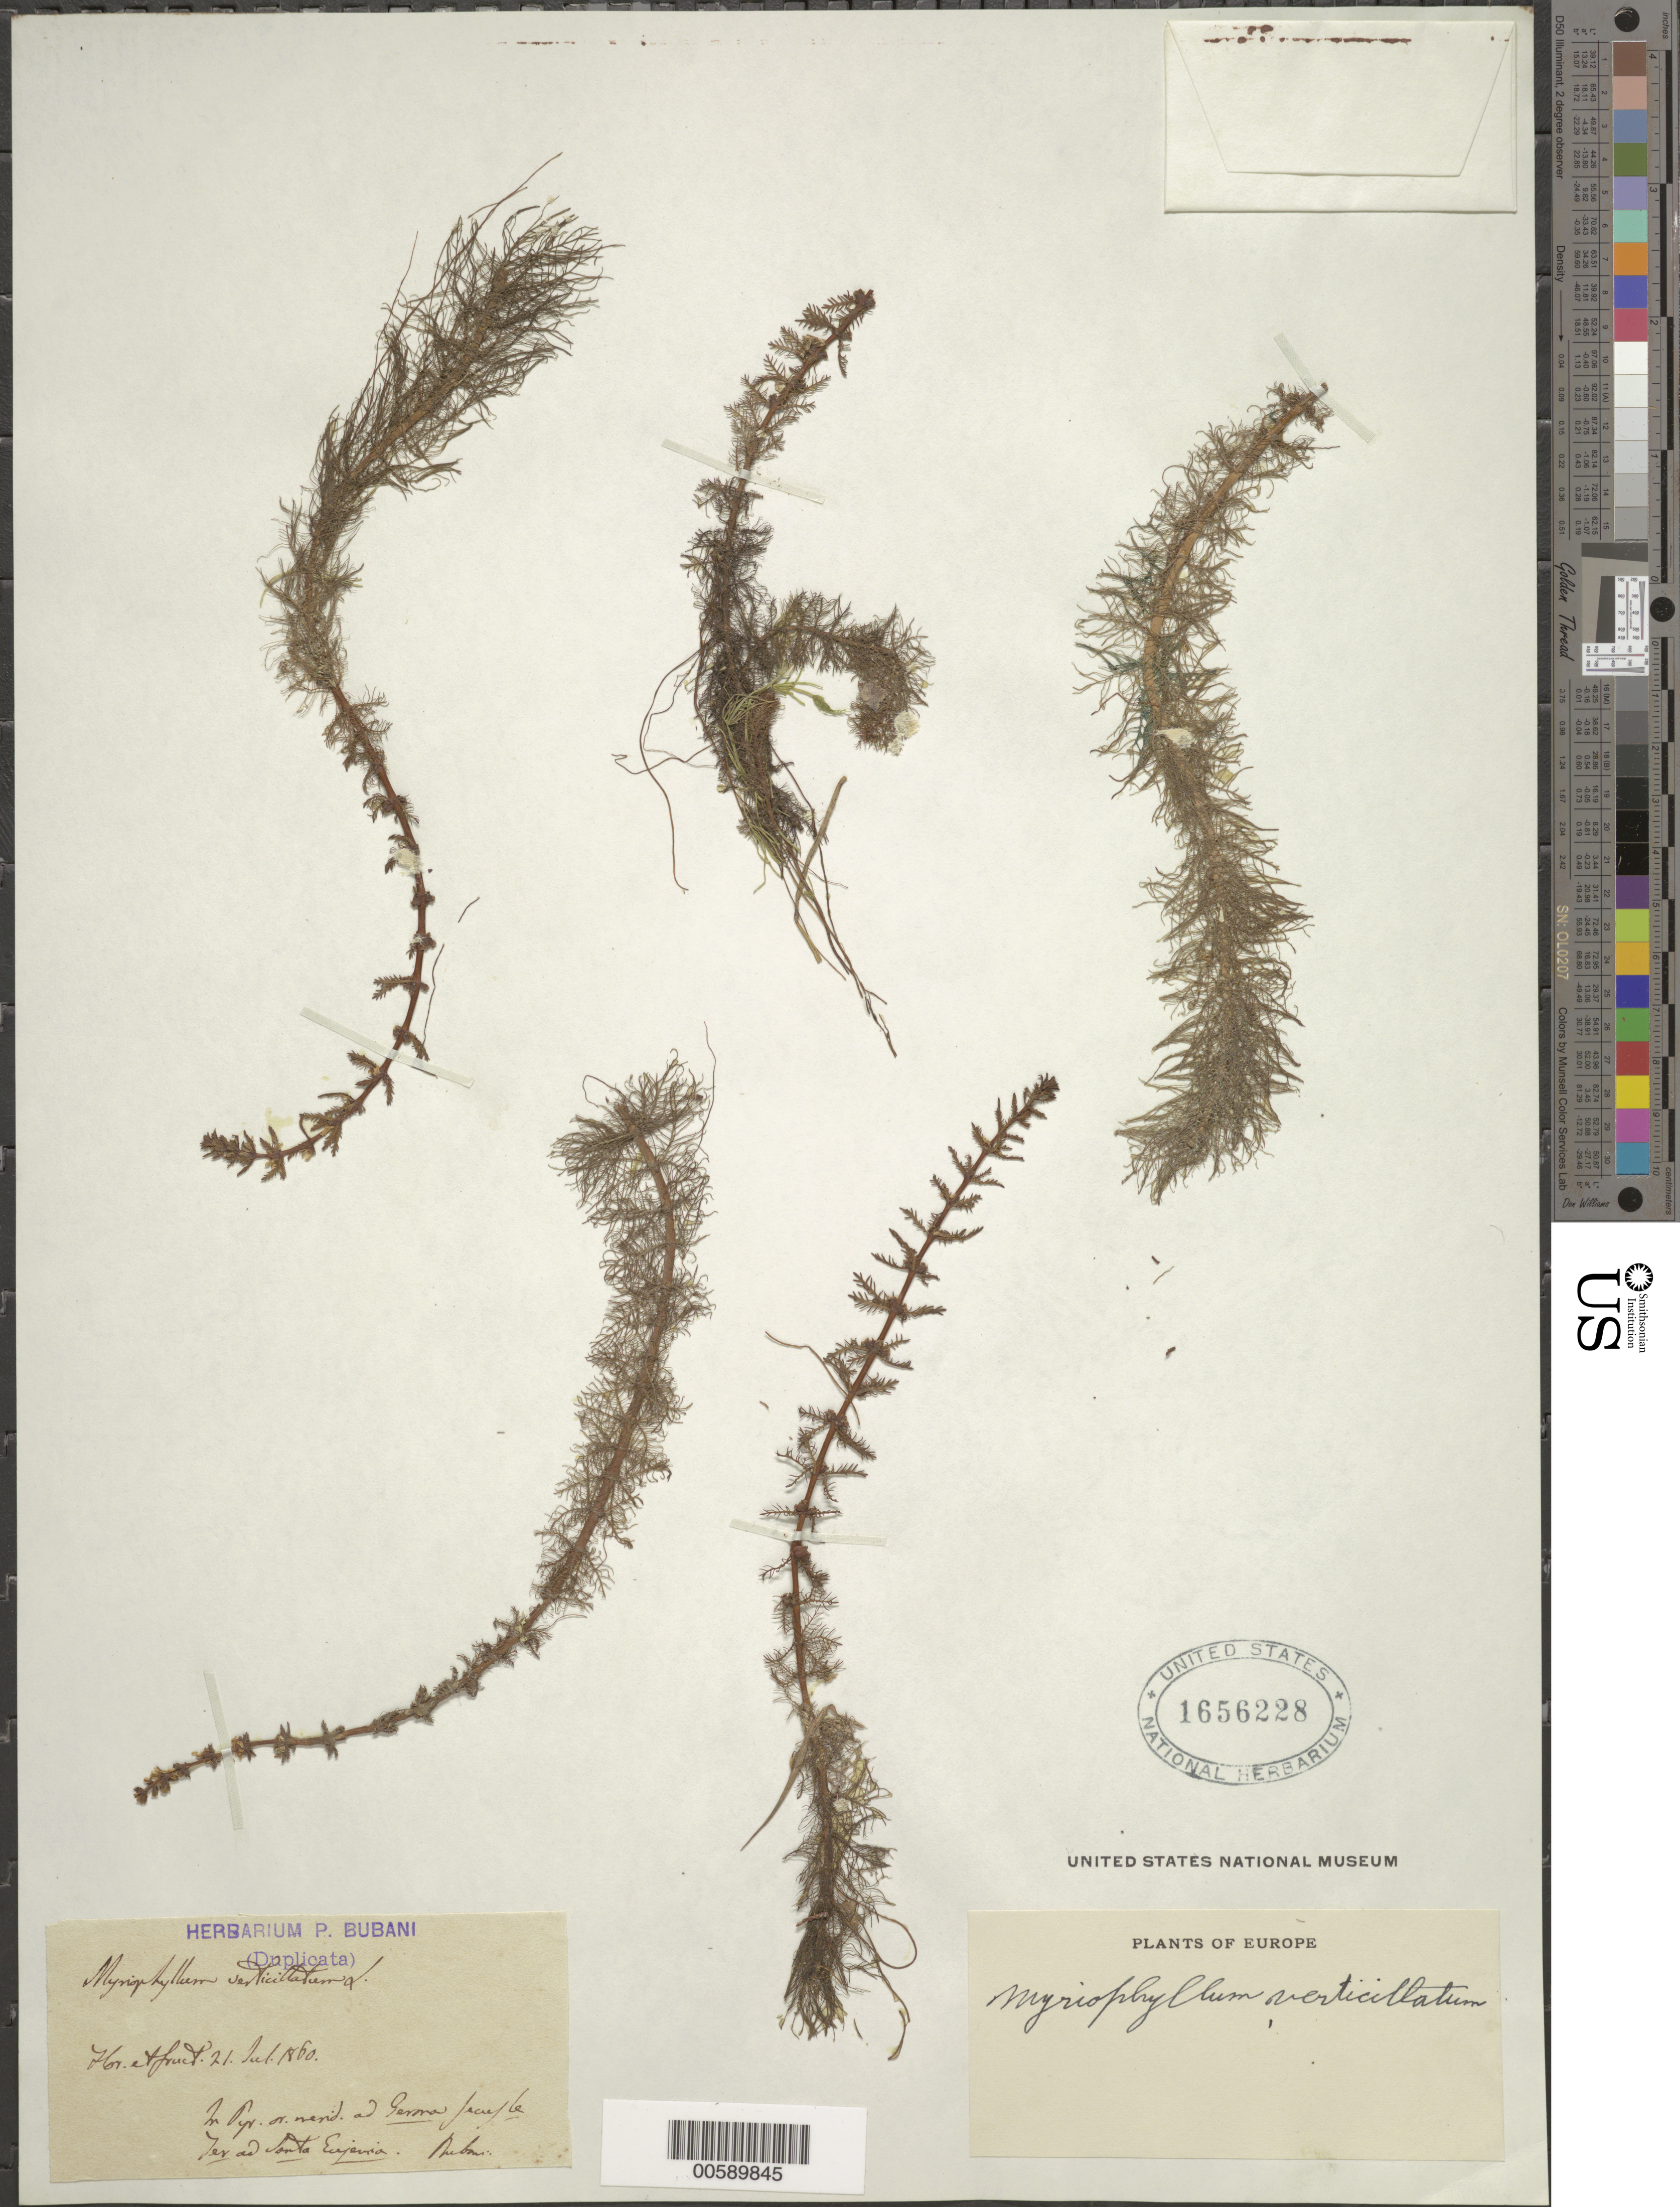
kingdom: Plantae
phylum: Tracheophyta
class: Magnoliopsida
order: Saxifragales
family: Haloragaceae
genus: Myriophyllum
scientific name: Myriophyllum verticillatum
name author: L.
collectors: P. Bubani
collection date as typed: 21 Jul 1860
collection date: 1860-07-21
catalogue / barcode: US 1656228